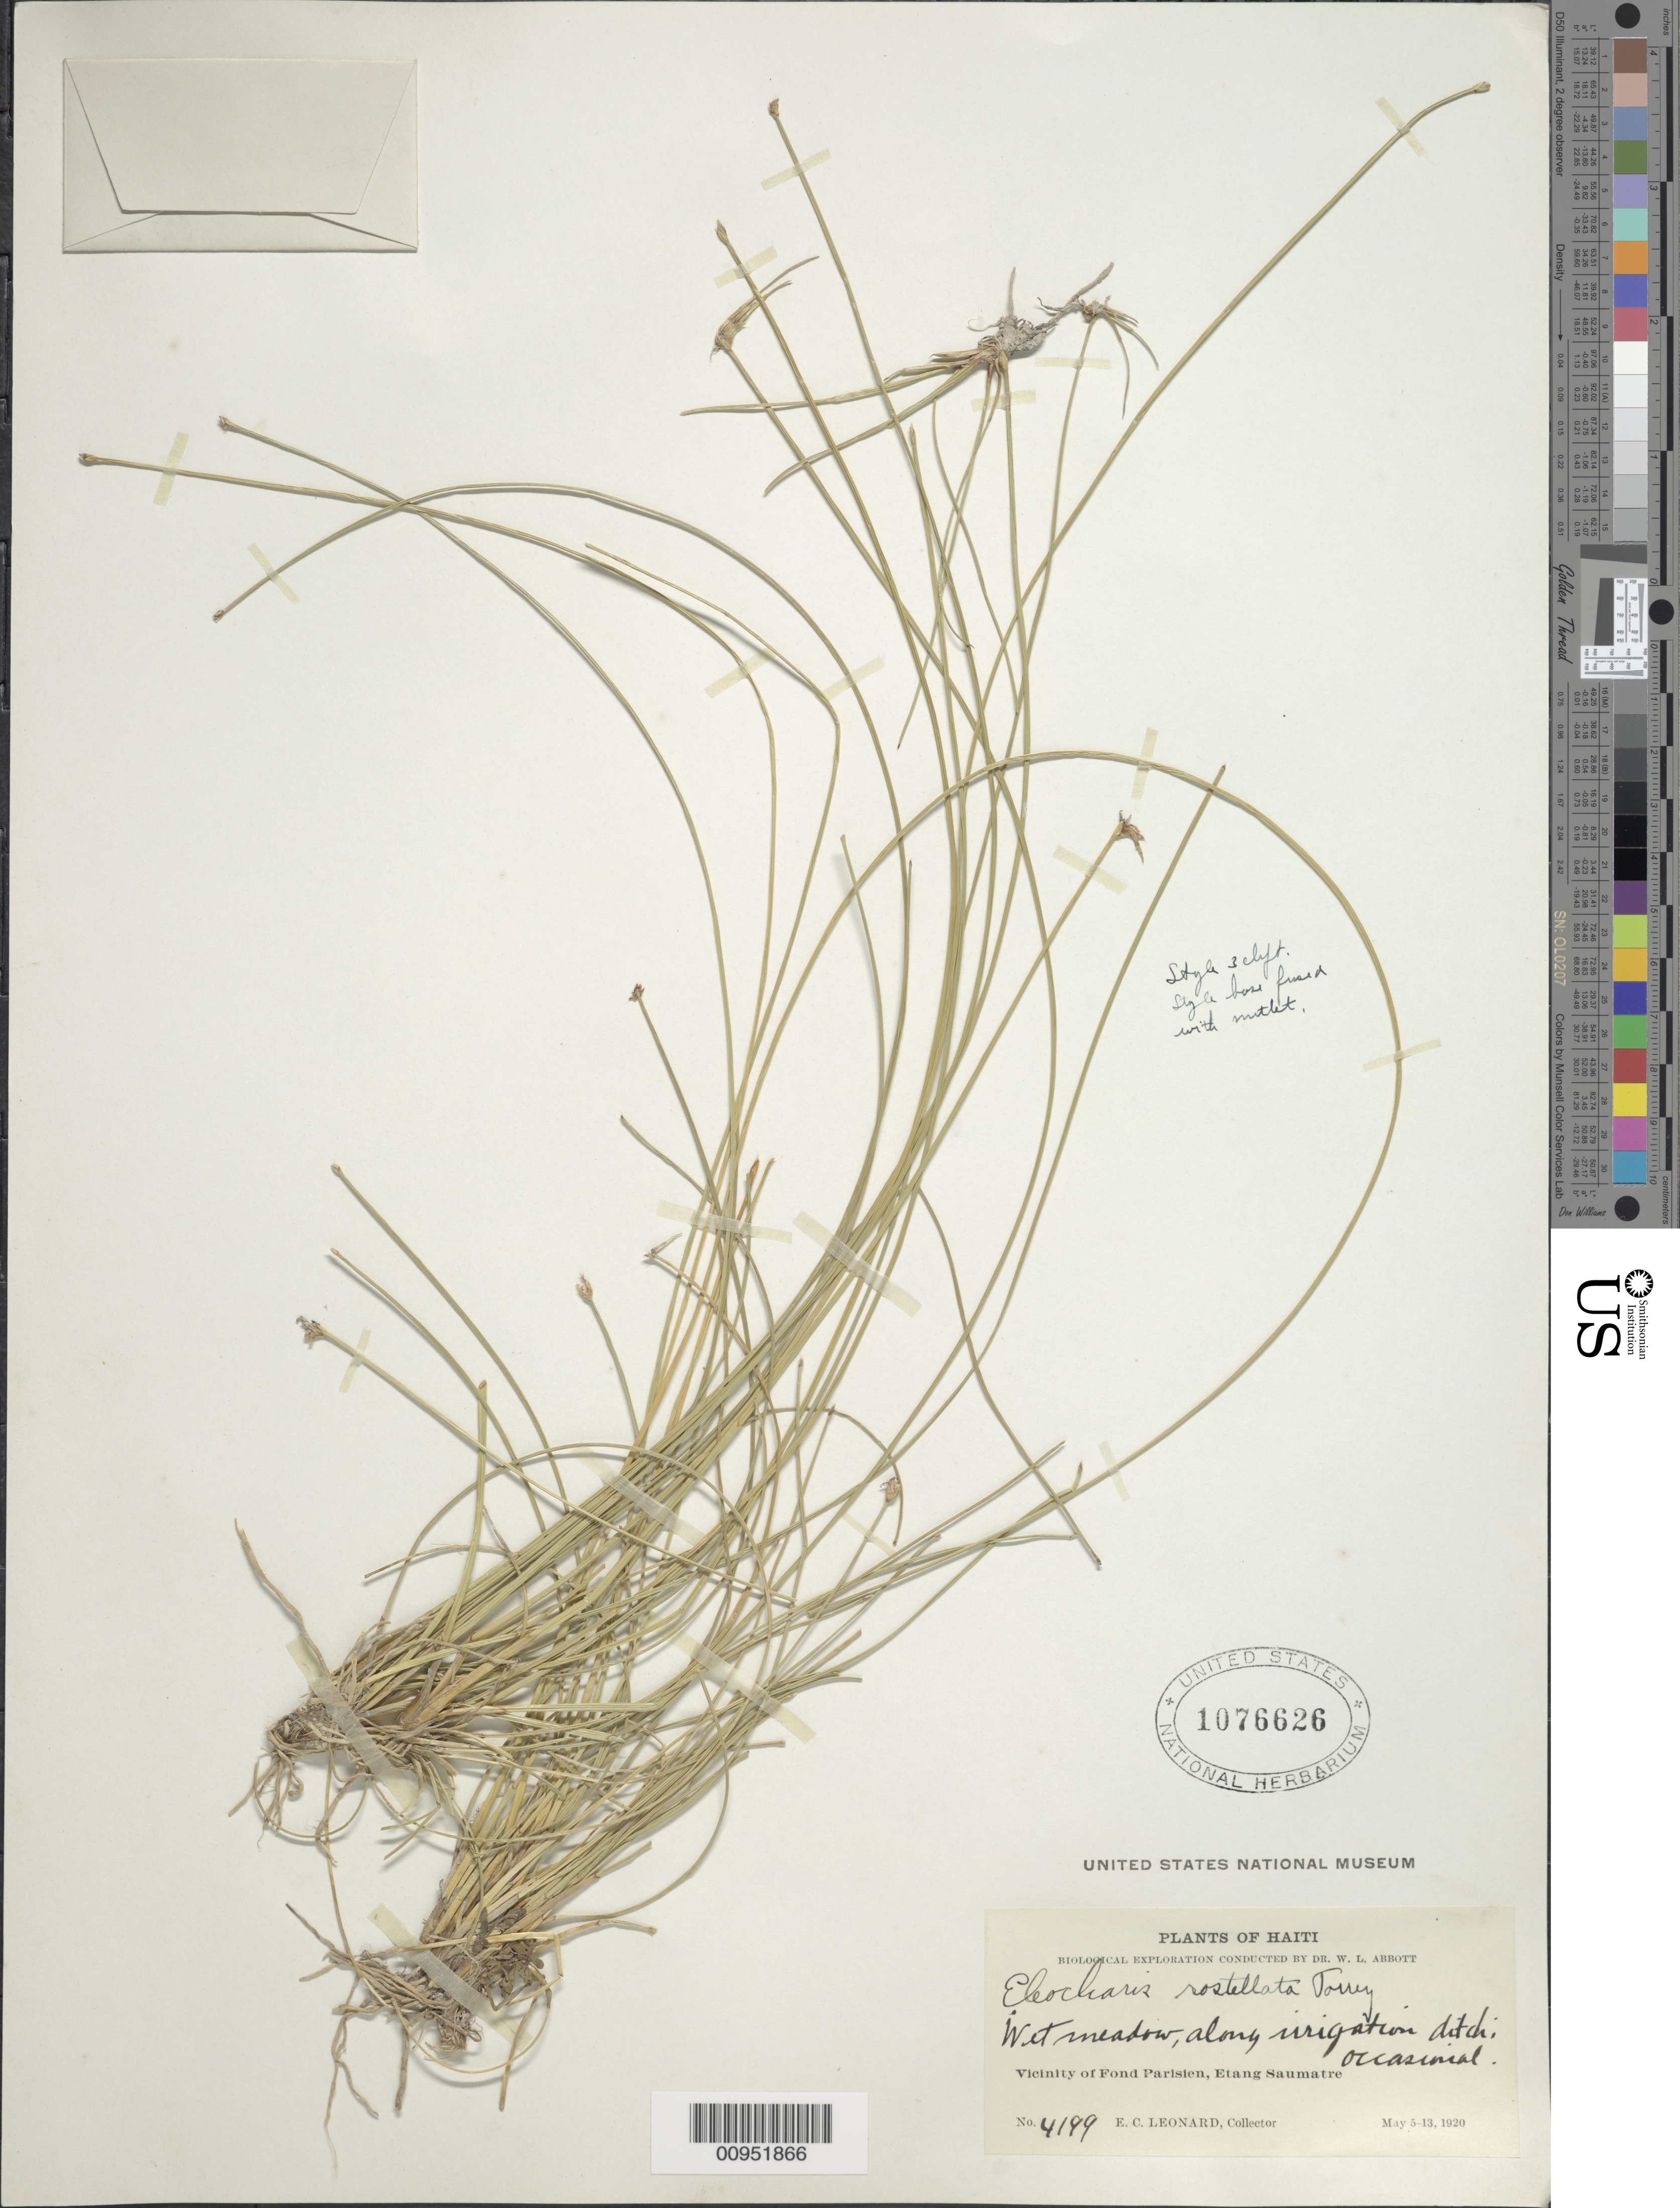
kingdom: Plantae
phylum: Tracheophyta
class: Liliopsida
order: Poales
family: Cyperaceae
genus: Eleocharis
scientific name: Eleocharis rostellata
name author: (Torr.) Torr.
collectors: E. C. Leonard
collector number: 4199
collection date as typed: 05 May 1920 to 13 May 1920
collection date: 1920-05-05/1920-05-13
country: Haiti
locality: Vicinity of Fond Parisien, Etang Saumatre, along irrigation ditch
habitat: Wet meadow along irrigation ditch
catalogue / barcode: US 1076626